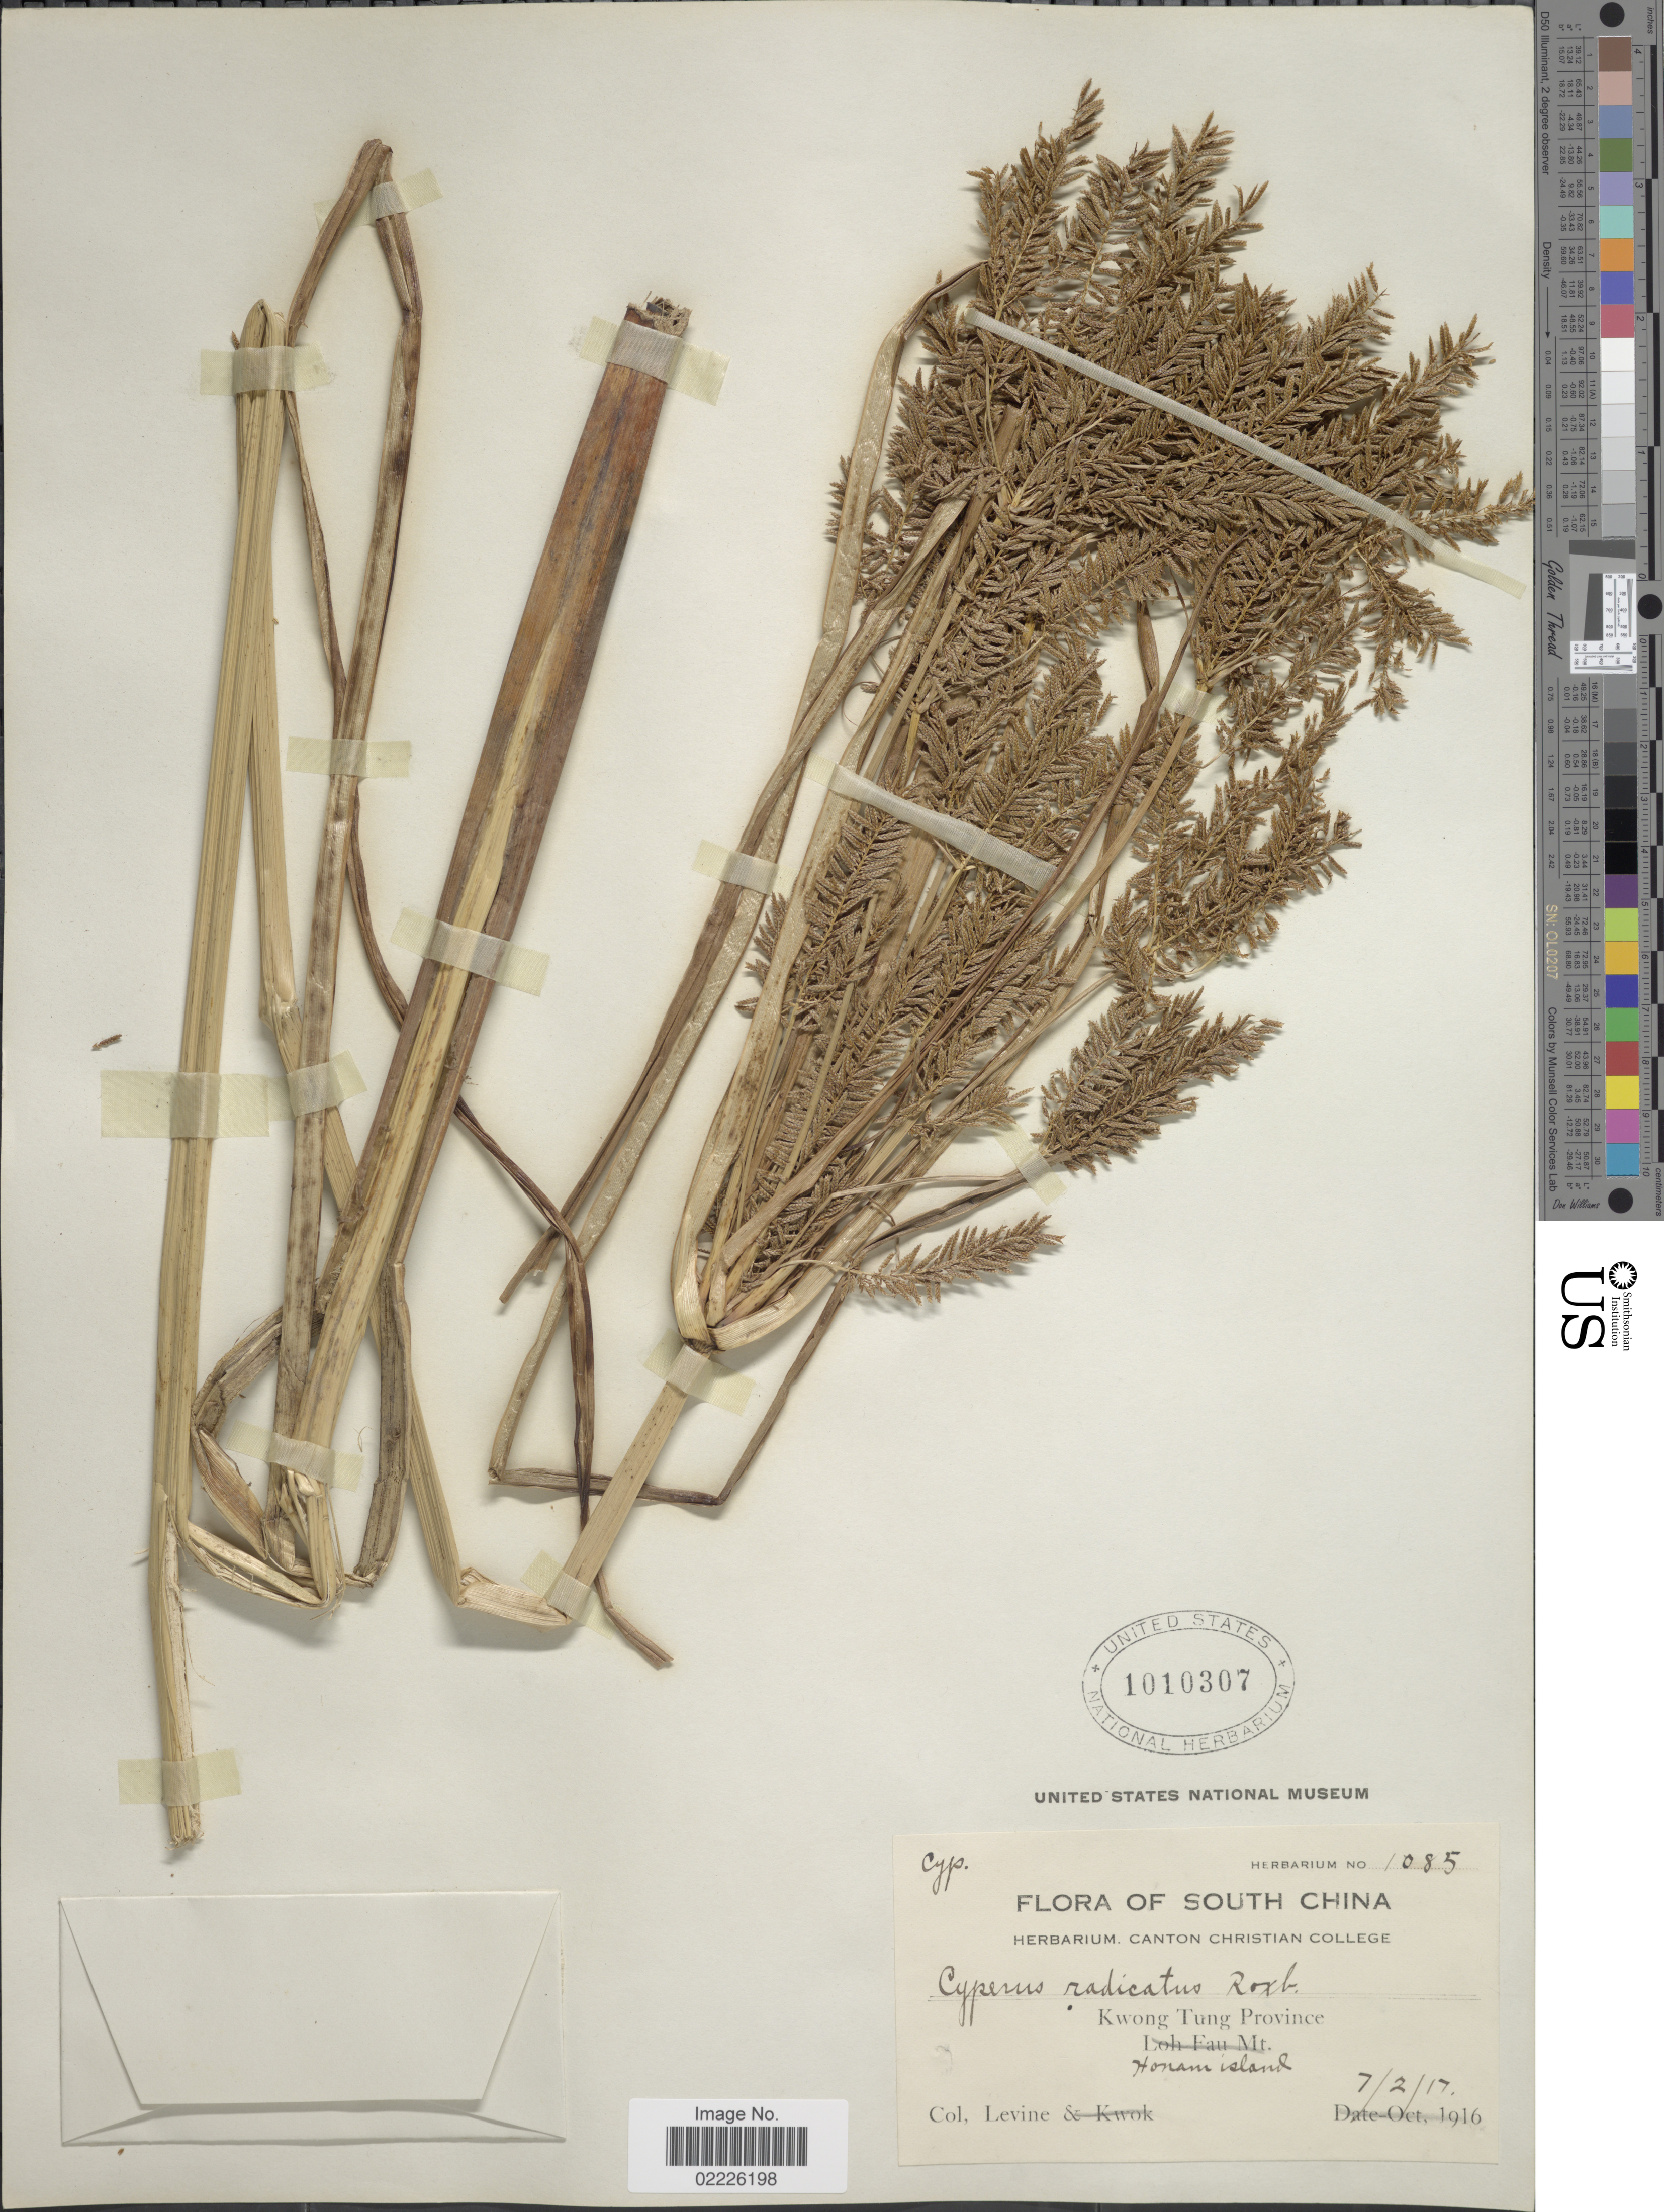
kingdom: Plantae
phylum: Tracheophyta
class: Liliopsida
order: Poales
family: Cyperaceae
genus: Cyperus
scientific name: Cyperus imbricatus Retz.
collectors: -. Levine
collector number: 1085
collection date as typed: Transcribed d/m/y: 7/2/17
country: China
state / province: Guangdong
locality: Kwong Tung Province, Honam Island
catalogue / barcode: US 1010307